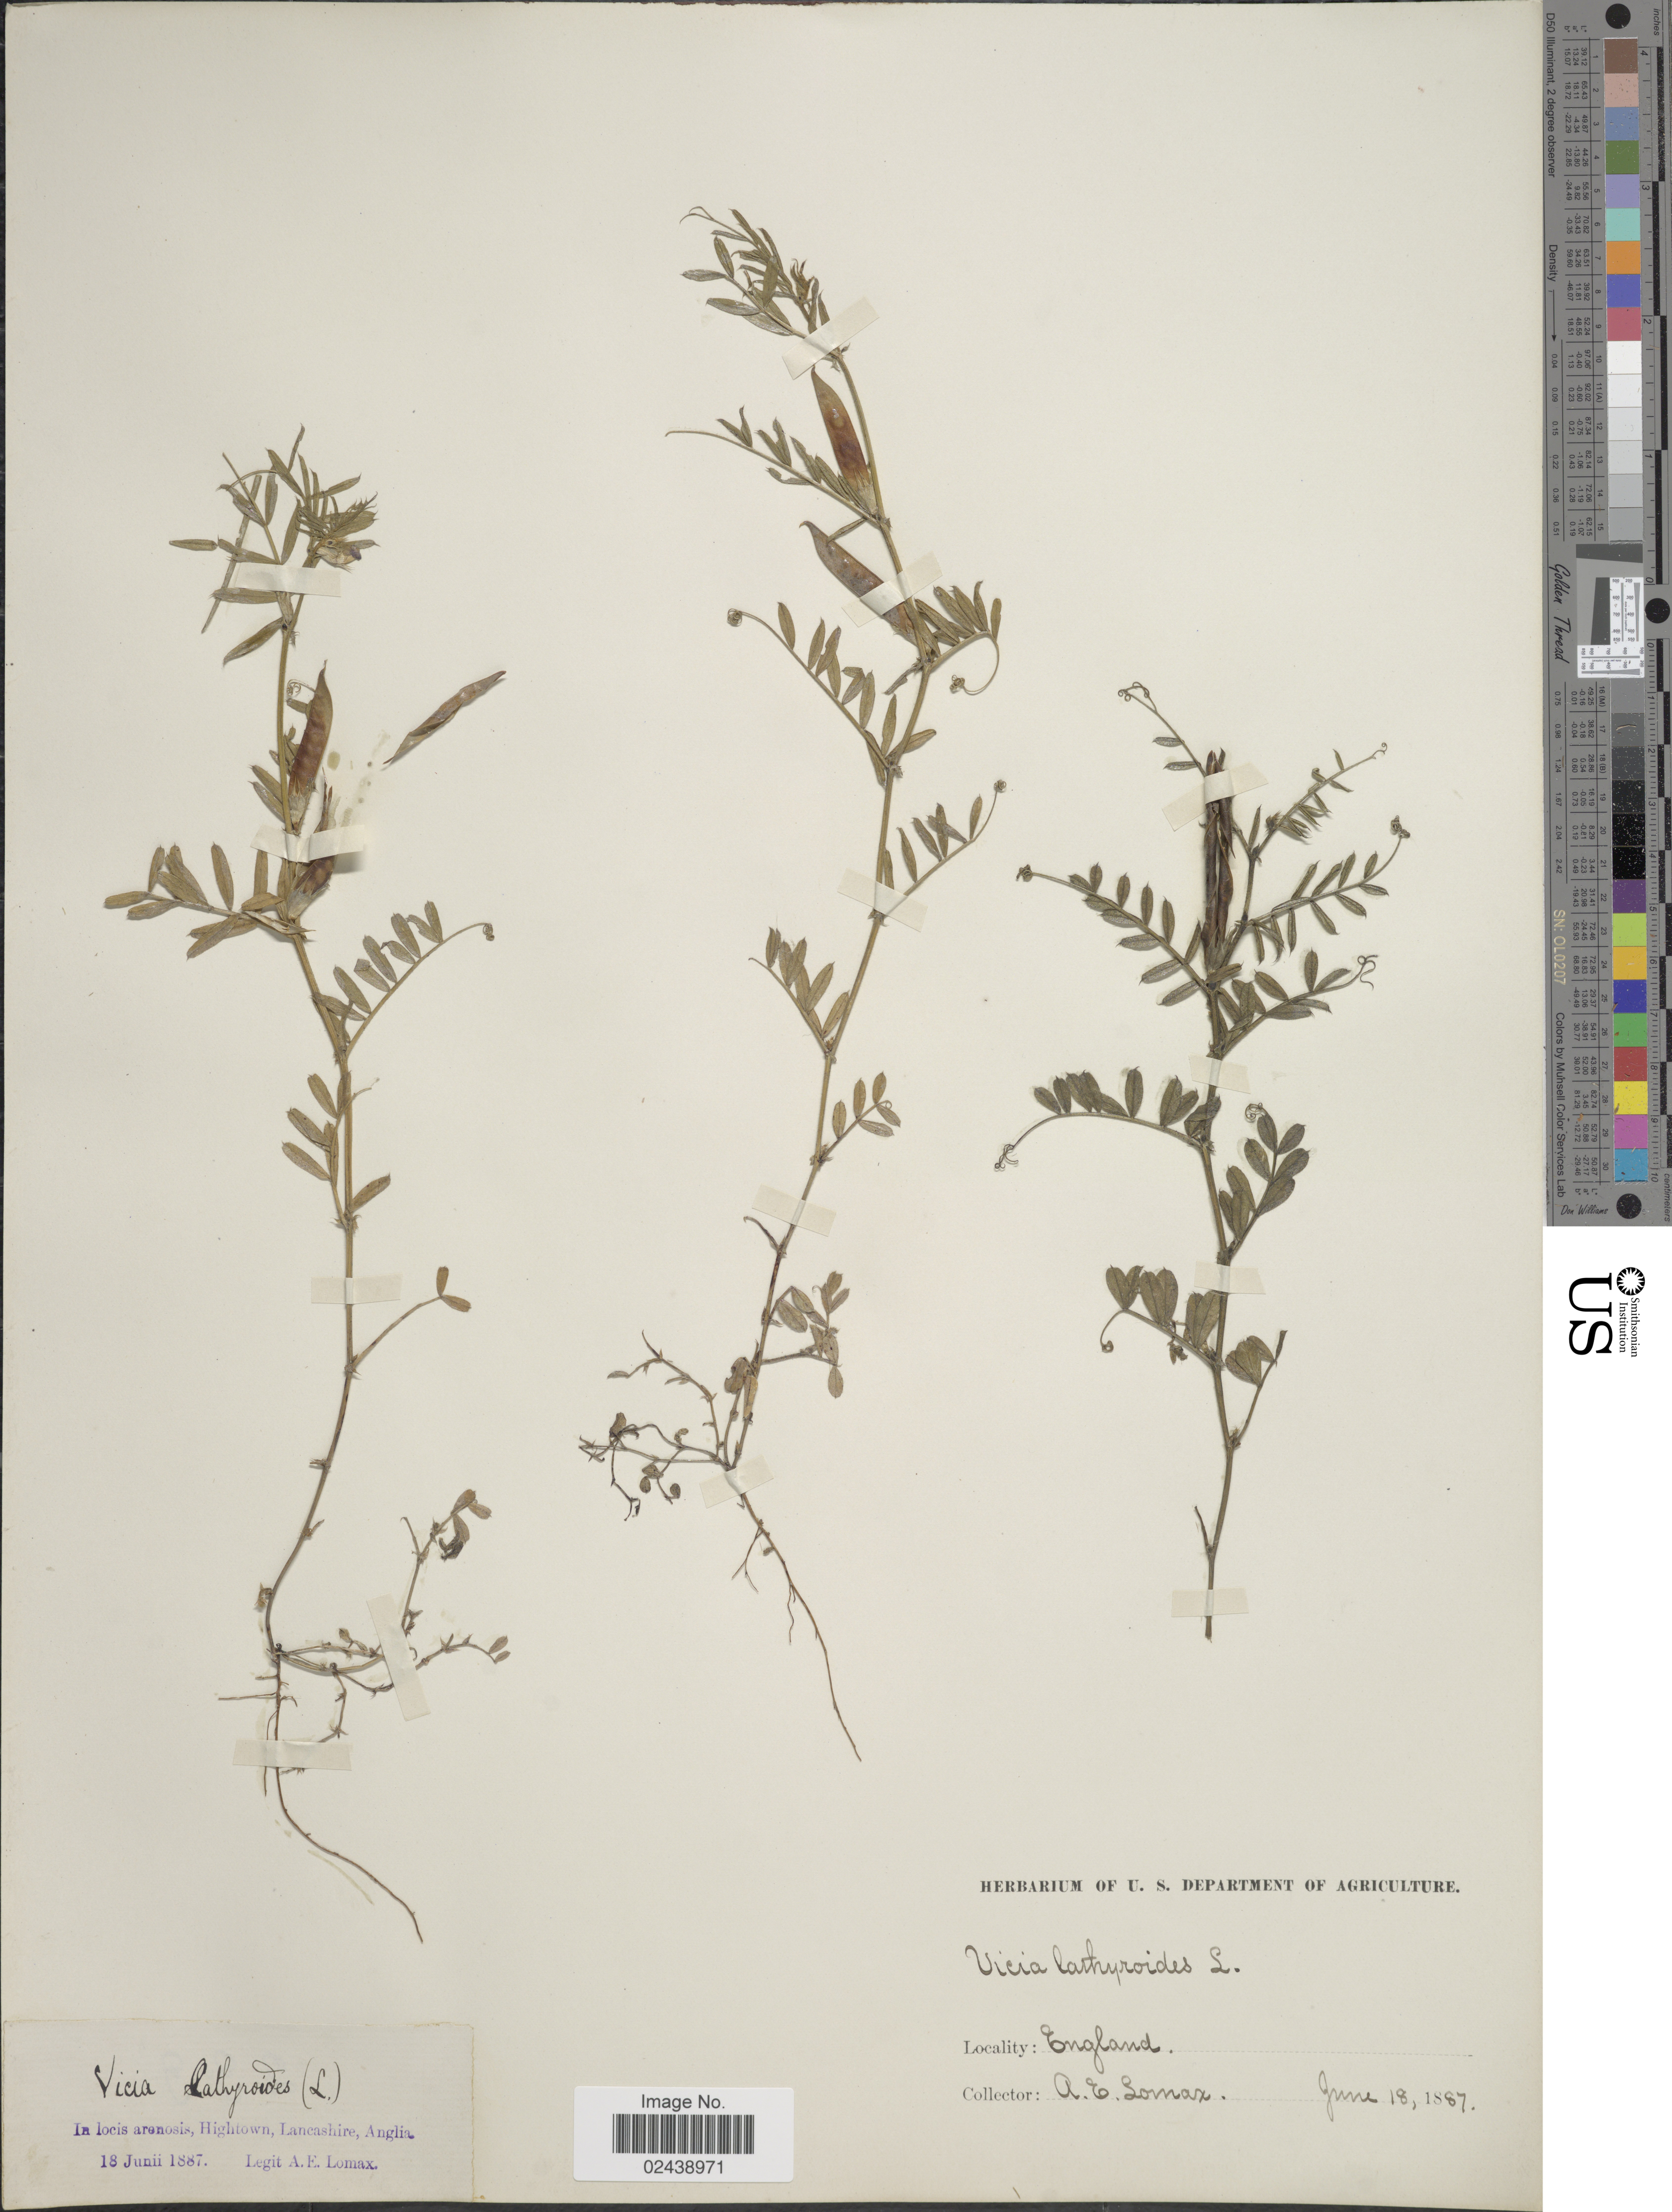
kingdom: Plantae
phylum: Tracheophyta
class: Magnoliopsida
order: Fabales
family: Fabaceae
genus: Vicia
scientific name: Vicia lathyroides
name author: L.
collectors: A. Lomax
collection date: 1887-06-18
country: United Kingdom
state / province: England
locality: In locis arenosis, Hightown, Lancashire, Anglia